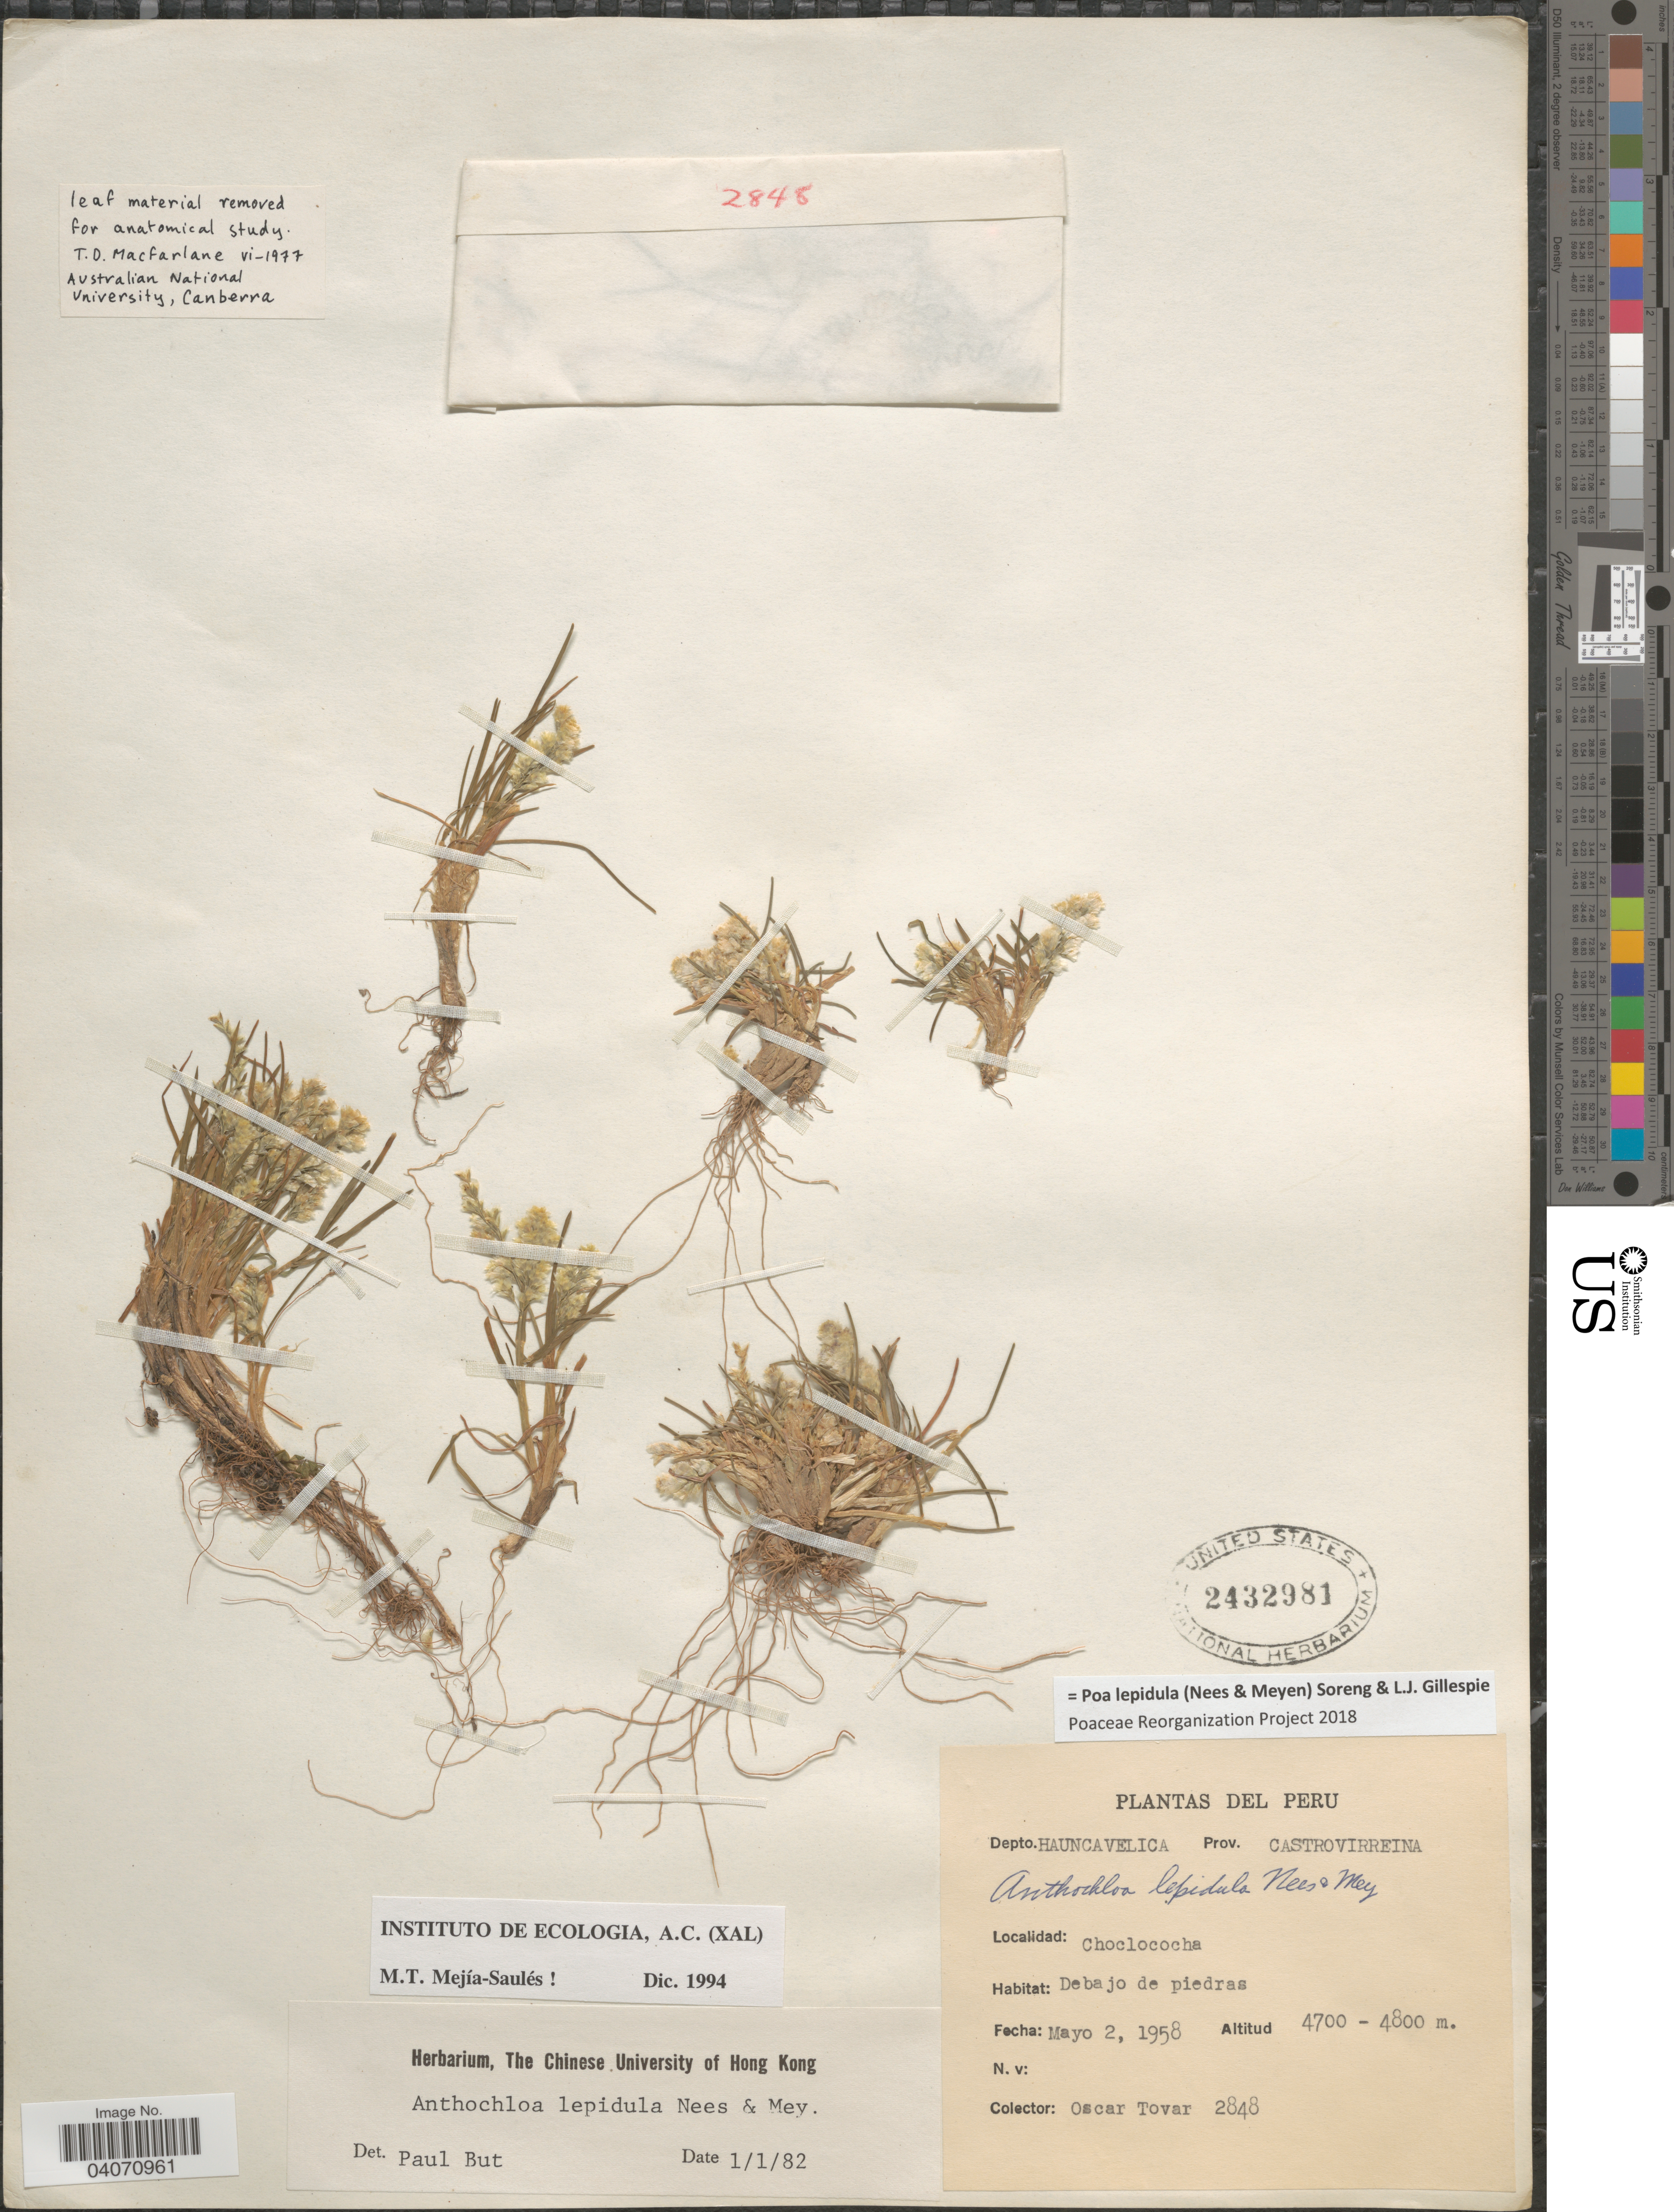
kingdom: Plantae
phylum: Tracheophyta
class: Liliopsida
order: Poales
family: Poaceae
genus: Poa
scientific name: Poa lepidula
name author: (Nees & Meyen) Soreng & L.J. Gillespie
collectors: O. Tovar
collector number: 2848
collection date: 1958-05-02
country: Peru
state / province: Huancavelica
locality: Depto. Huancavelica. Prov. Castrovirreina. Choclococha. Debajo de piedras.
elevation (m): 4700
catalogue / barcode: US 2432981